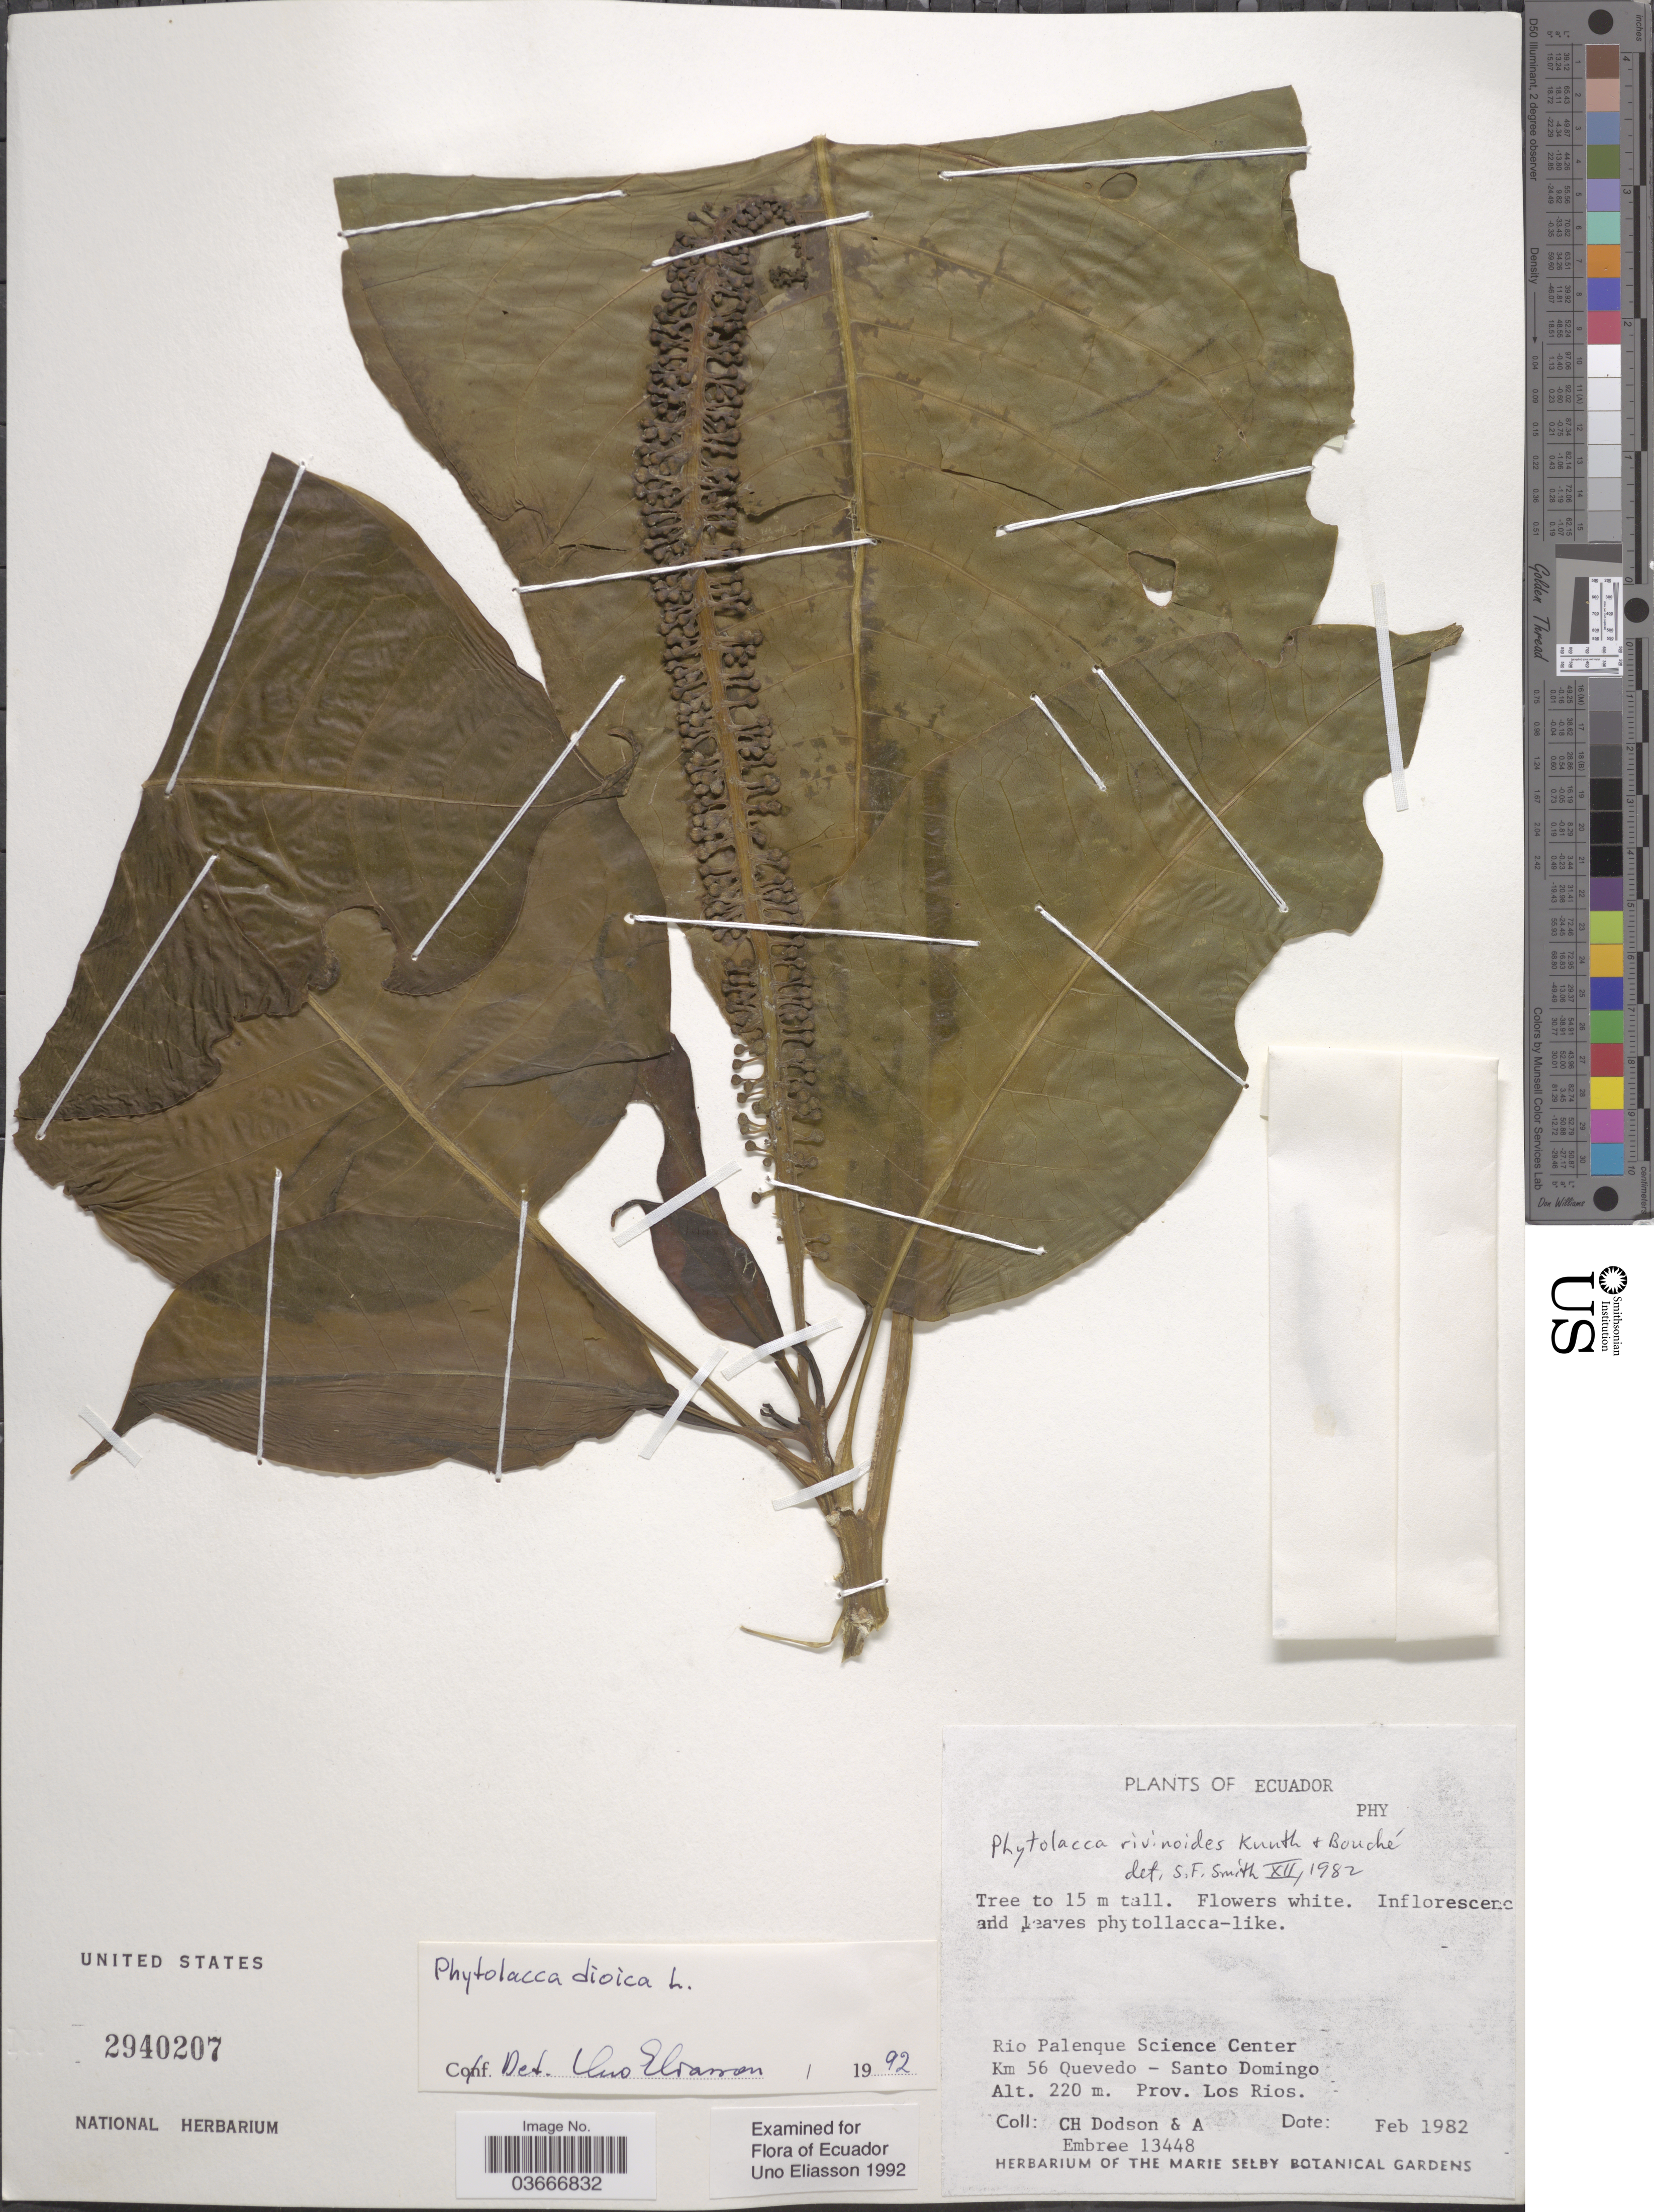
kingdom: Plantae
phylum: Tracheophyta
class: Magnoliopsida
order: Caryophyllales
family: Phytolaccaceae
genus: Phytolacca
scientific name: Phytolacca dioica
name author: L.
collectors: C. H. Dodson & A. Embree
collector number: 13448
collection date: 1982-02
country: Ecuador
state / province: Los Ríos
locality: Rio Palenque Science Center. Km 56 Quevedo - Santo Domingo.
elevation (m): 220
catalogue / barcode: US 2940207